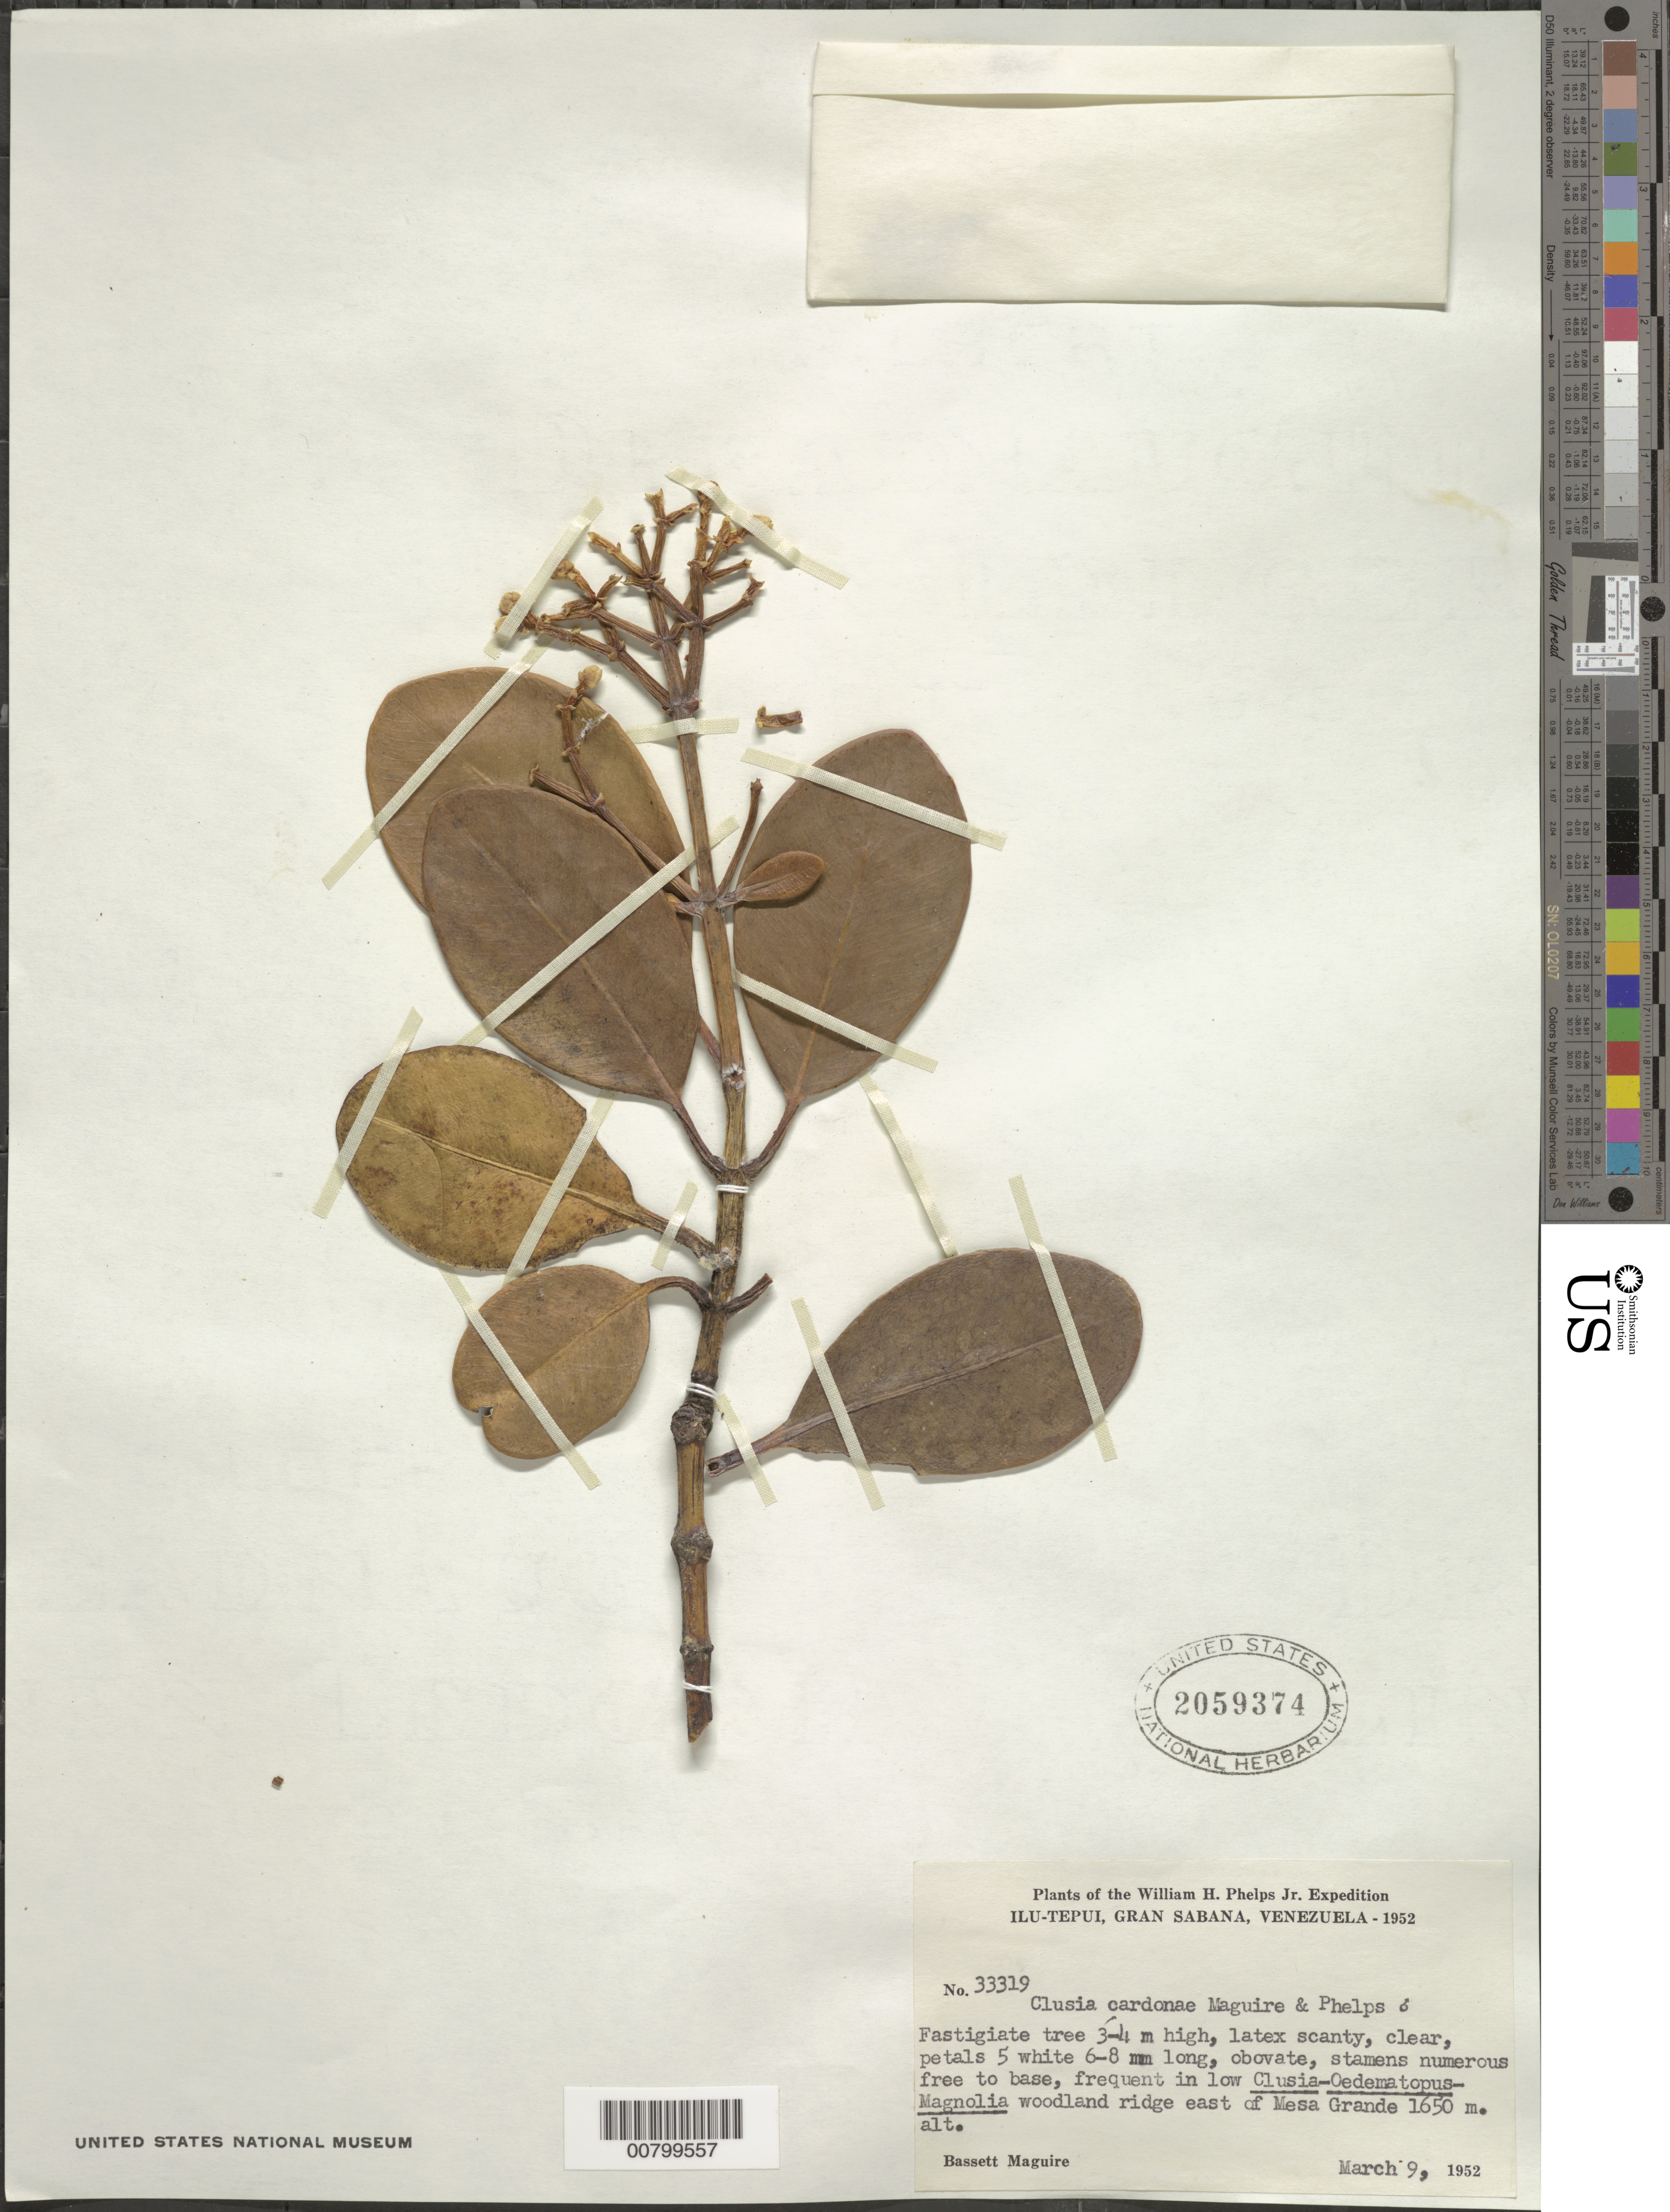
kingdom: Plantae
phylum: Tracheophyta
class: Magnoliopsida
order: Malpighiales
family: Clusiaceae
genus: Clusia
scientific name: Clusia cardonae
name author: Maguire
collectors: B. Maguire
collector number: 33319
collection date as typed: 9-Mar-52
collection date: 1952-03-09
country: Venezuela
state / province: Bolívar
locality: Gran Sabana, Ilu-tepuí, E of Mesa Grande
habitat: Low Clusia-Oedematopus-Magnolia woodland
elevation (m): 1650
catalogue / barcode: US 2059374